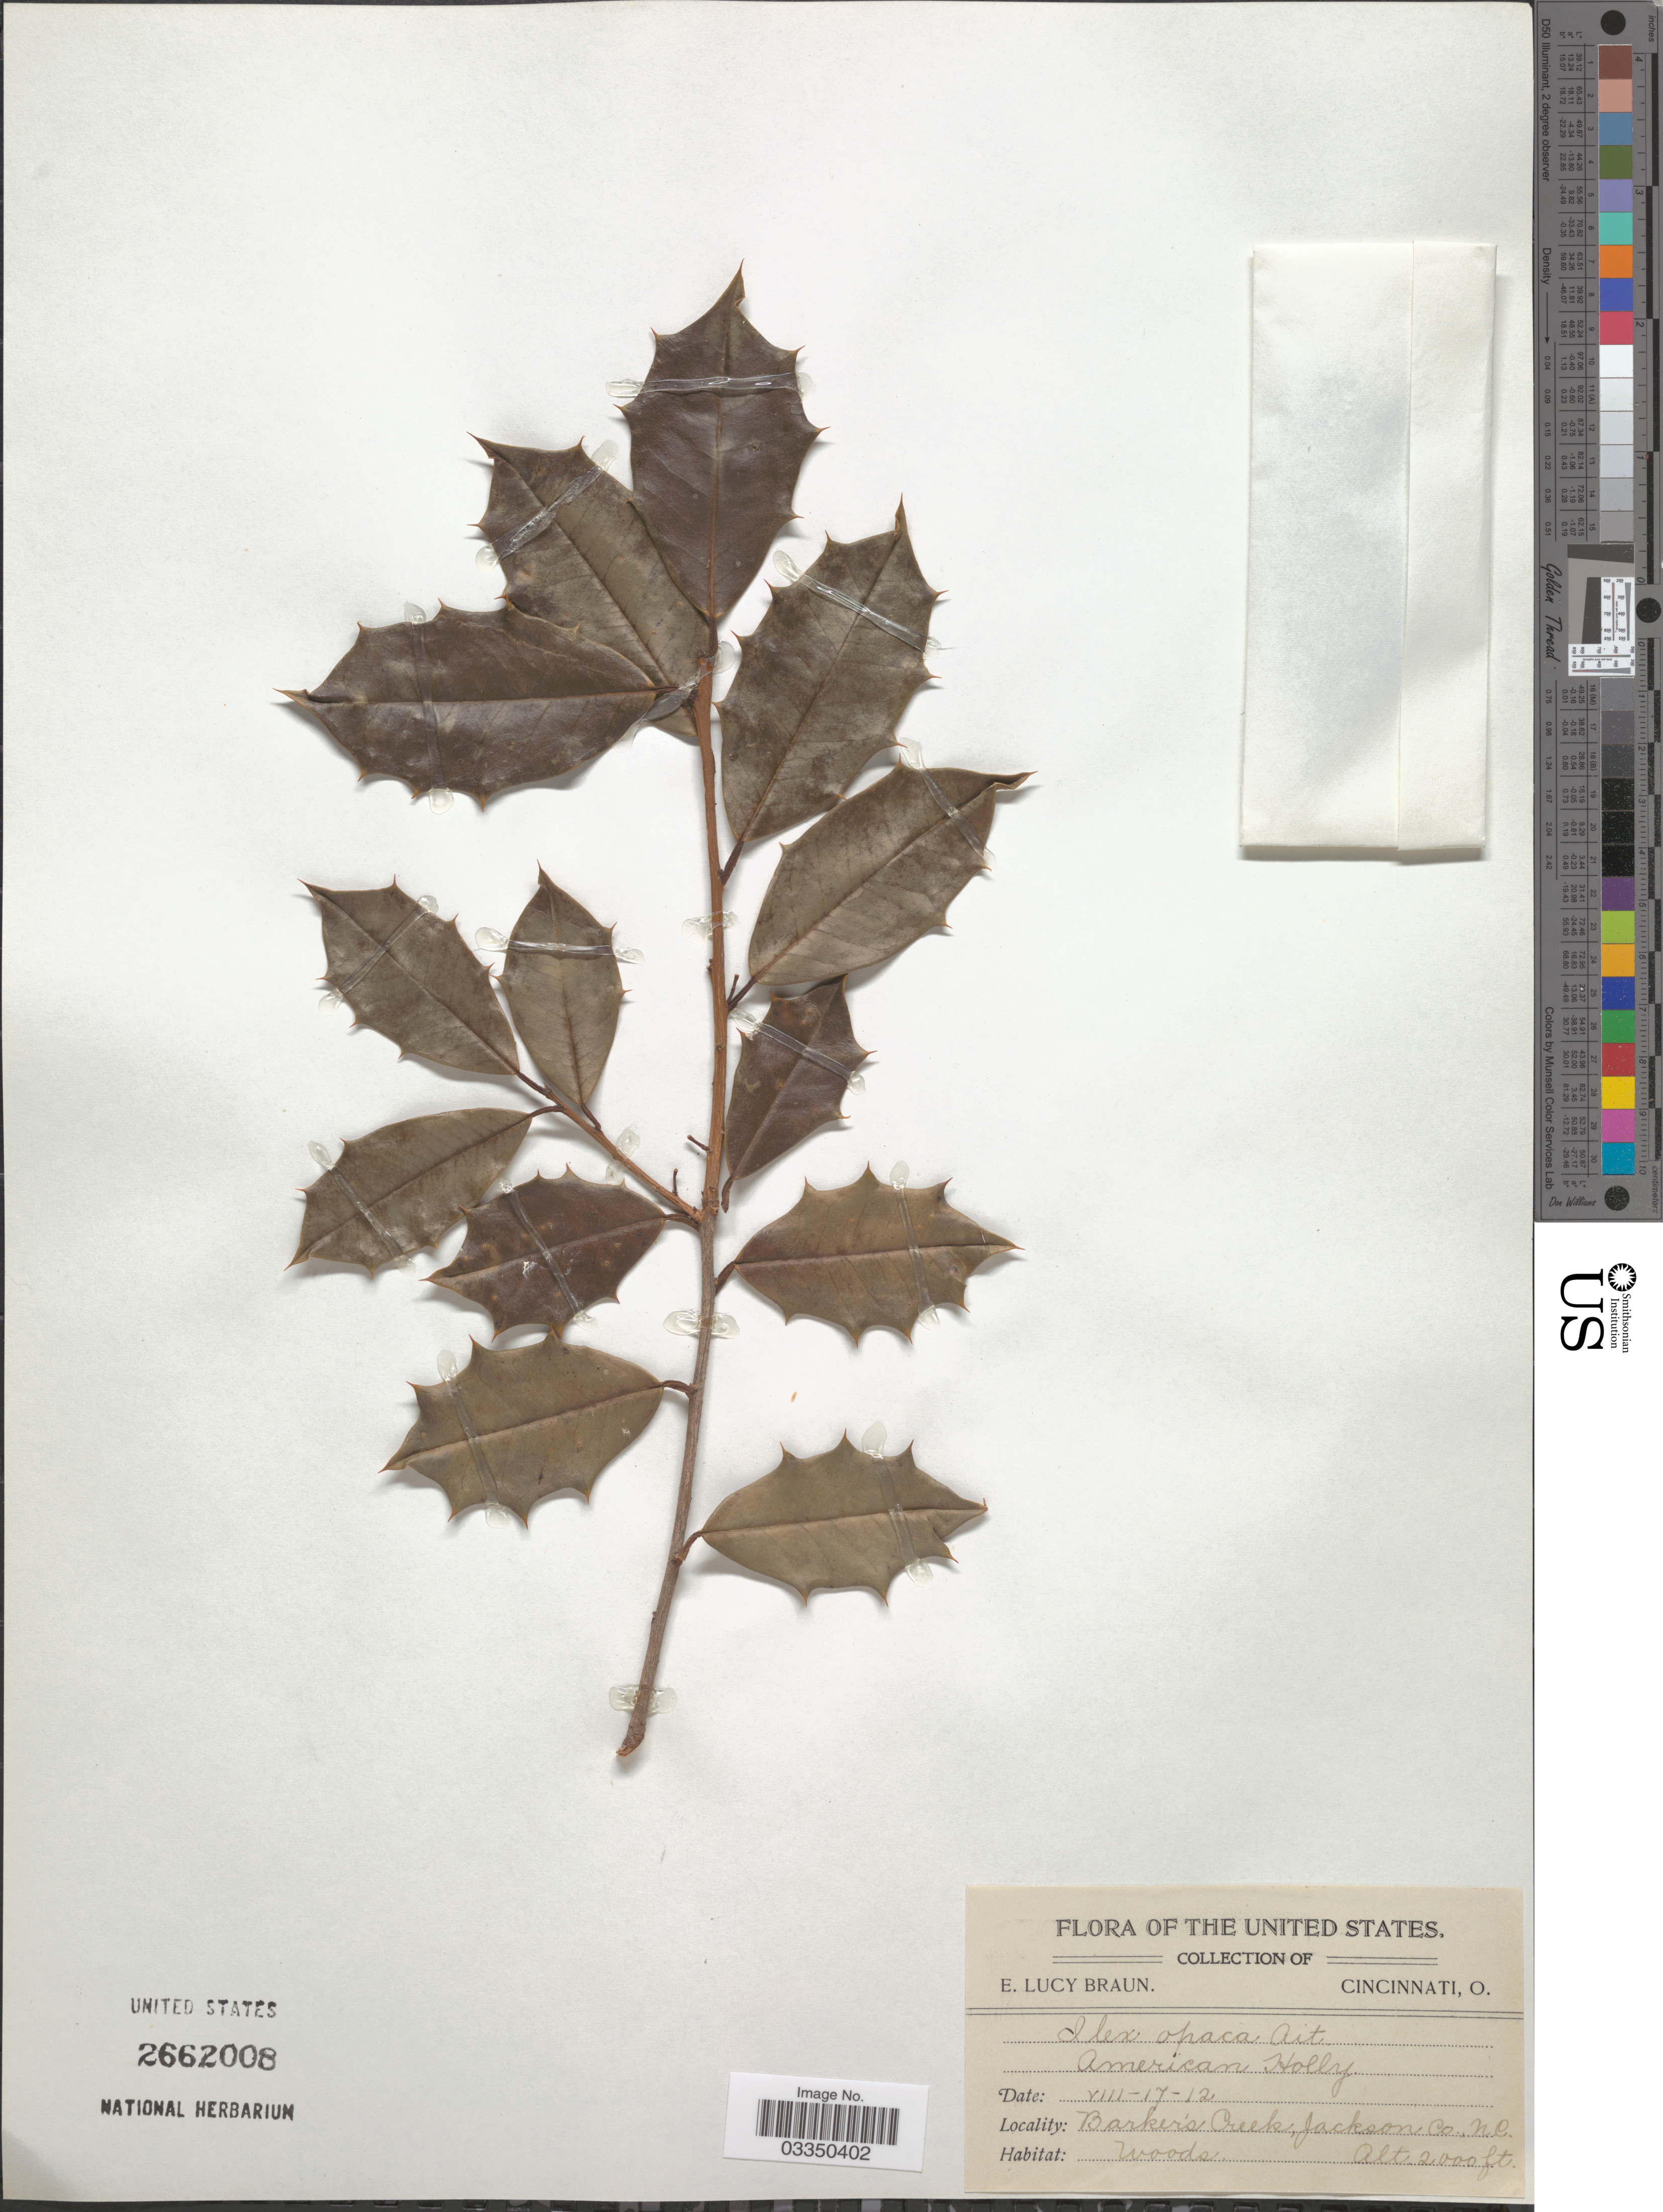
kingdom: Plantae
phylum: Tracheophyta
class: Magnoliopsida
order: Aquifoliales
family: Aquifoliaceae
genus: Ilex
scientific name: Ilex opaca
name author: Aiton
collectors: E. L. Braun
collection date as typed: Transcribed d/m/y: 17/8/12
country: United States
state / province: North Carolina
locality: Barker's Creek, Jackson Co.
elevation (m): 610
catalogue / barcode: US 2662008